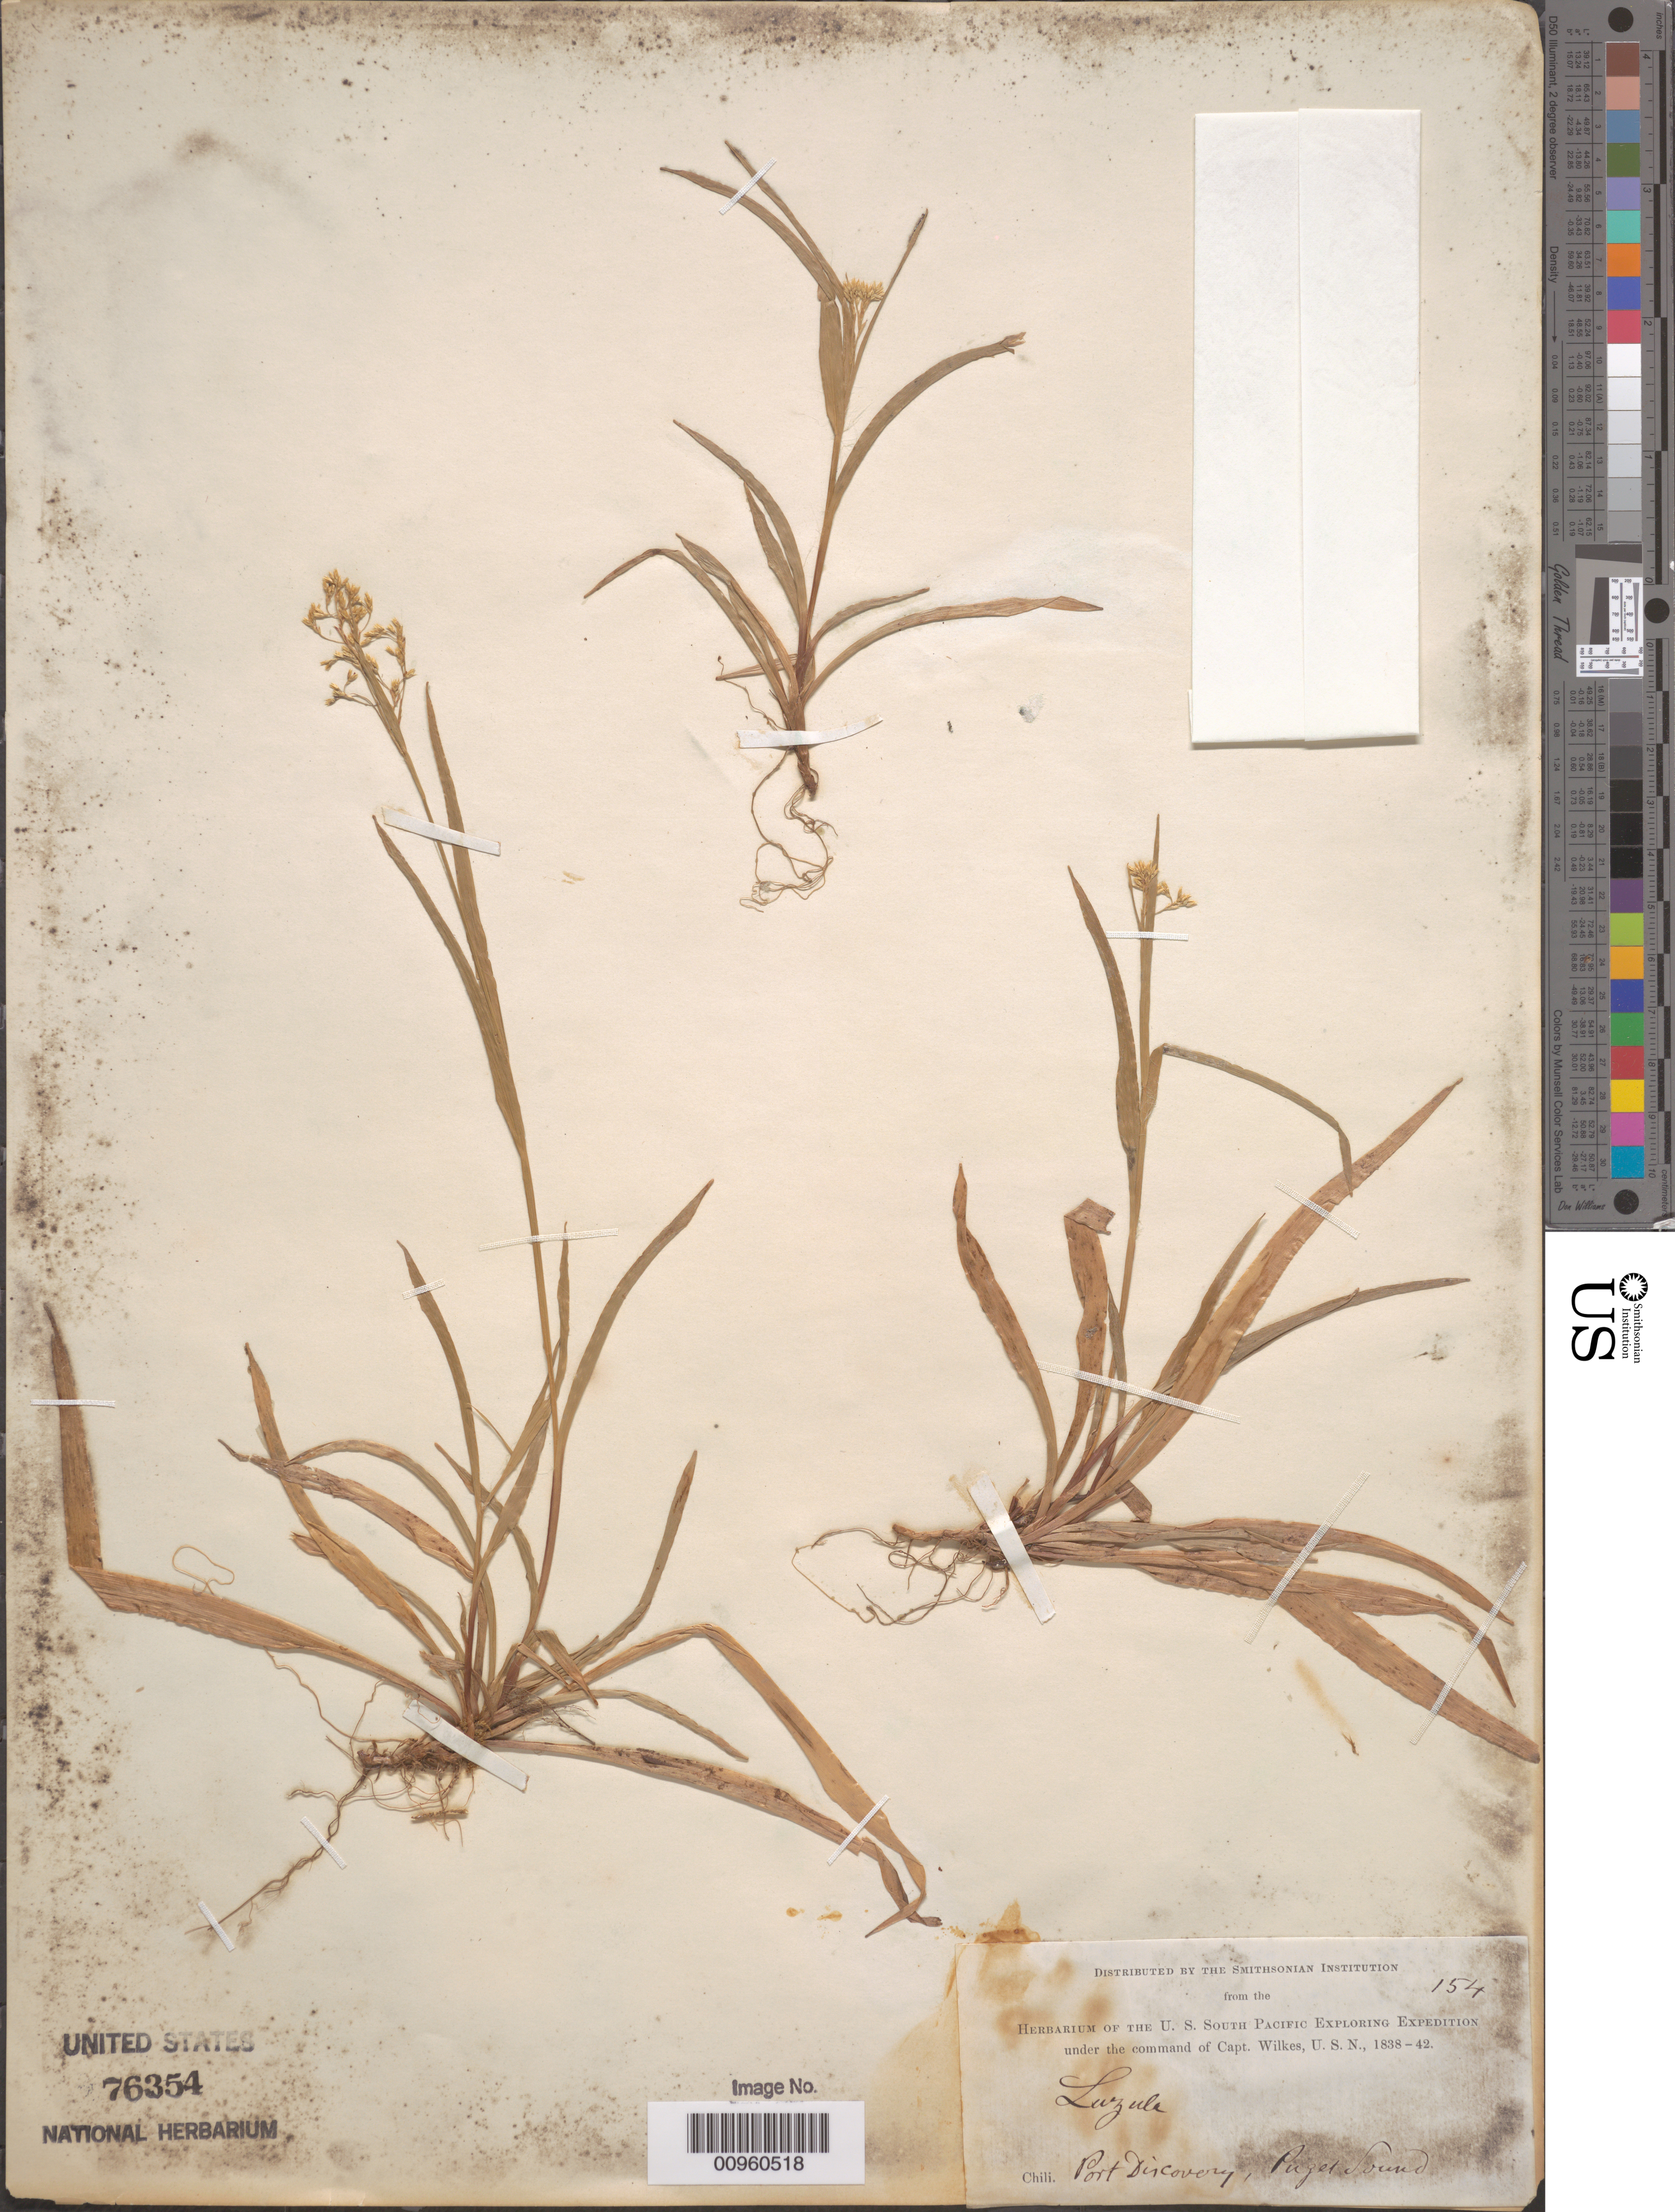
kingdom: Plantae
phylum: Tracheophyta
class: Liliopsida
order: Poales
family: Juncaceae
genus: Luzula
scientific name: Luzula sp.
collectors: Wilkes Explor. Exped.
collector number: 154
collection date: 1838/1842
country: United States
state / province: Washington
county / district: King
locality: Port Discovery., Puget Sound.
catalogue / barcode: US 76354